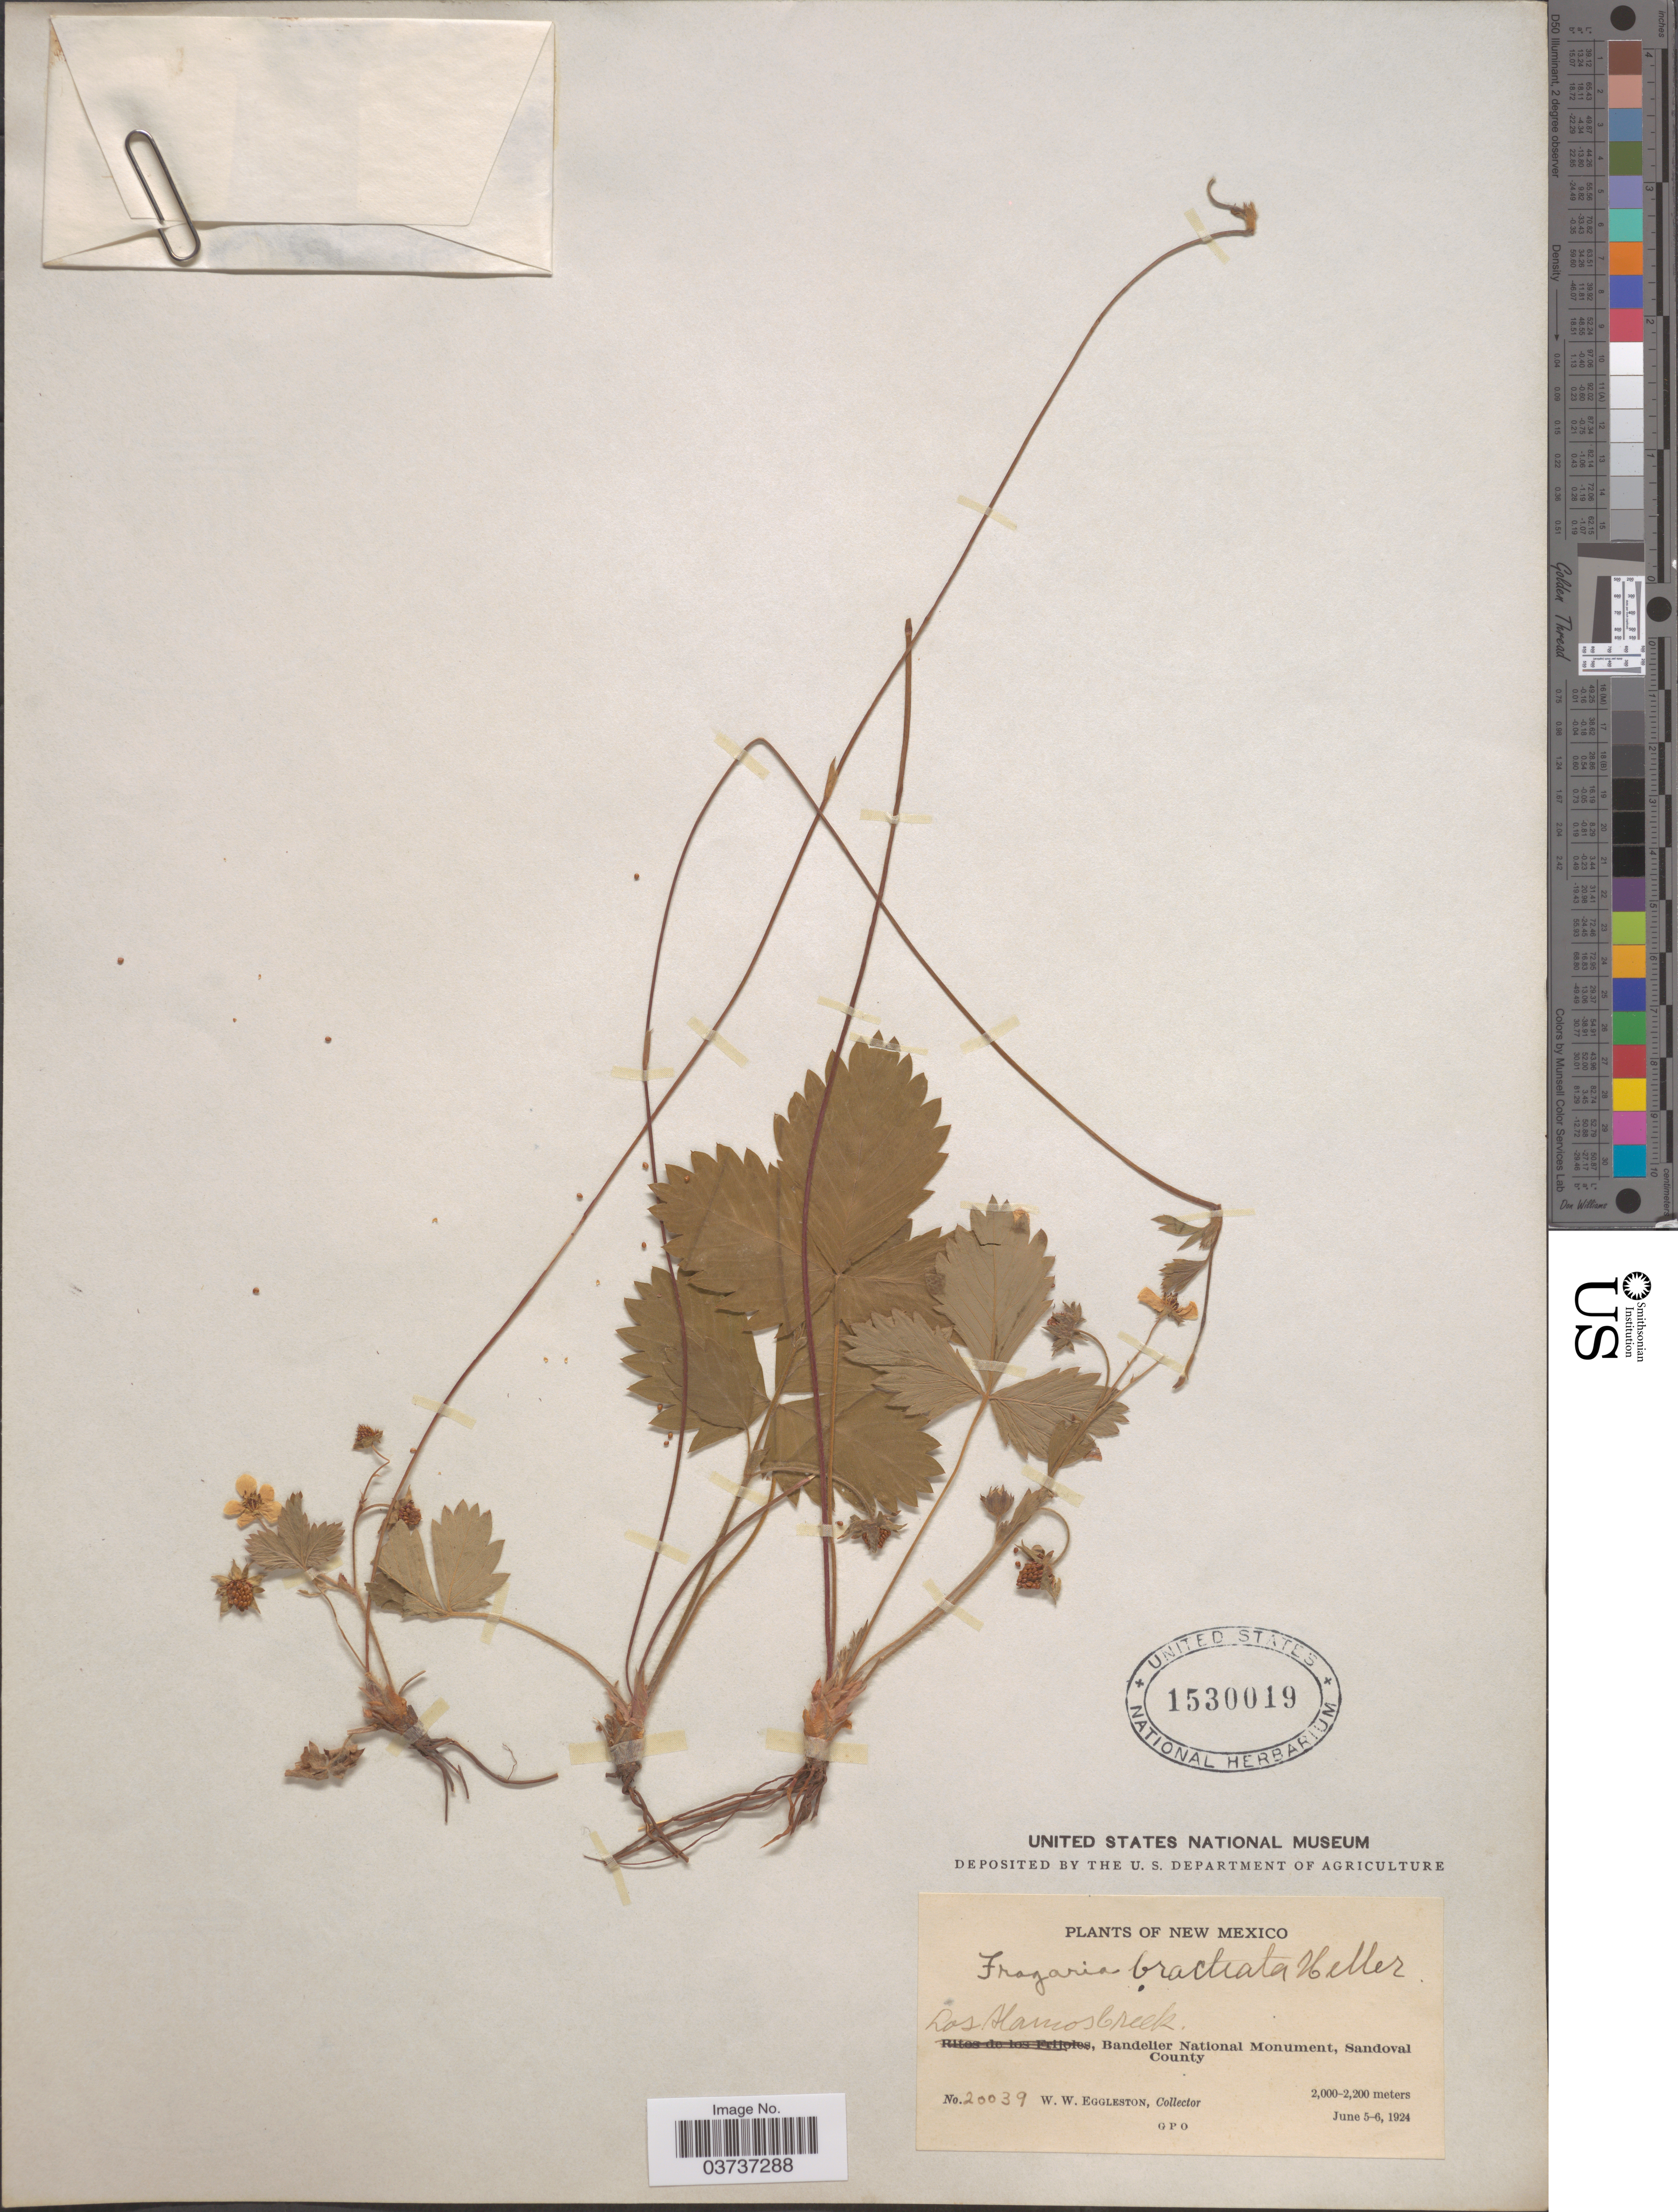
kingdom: Plantae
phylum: Tracheophyta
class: Magnoliopsida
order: Rosales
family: Rosaceae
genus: Fragaria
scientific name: Fragaria vesca var. bracteata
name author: (A. Heller) R.J. Davis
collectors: W. W. Eggleston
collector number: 20039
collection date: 1924-06-05/1924-06-06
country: United States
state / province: New Mexico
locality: Los Alamos Creek. Bandelier National Monument, Sandoval County.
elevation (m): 2000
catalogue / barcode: US 1530019